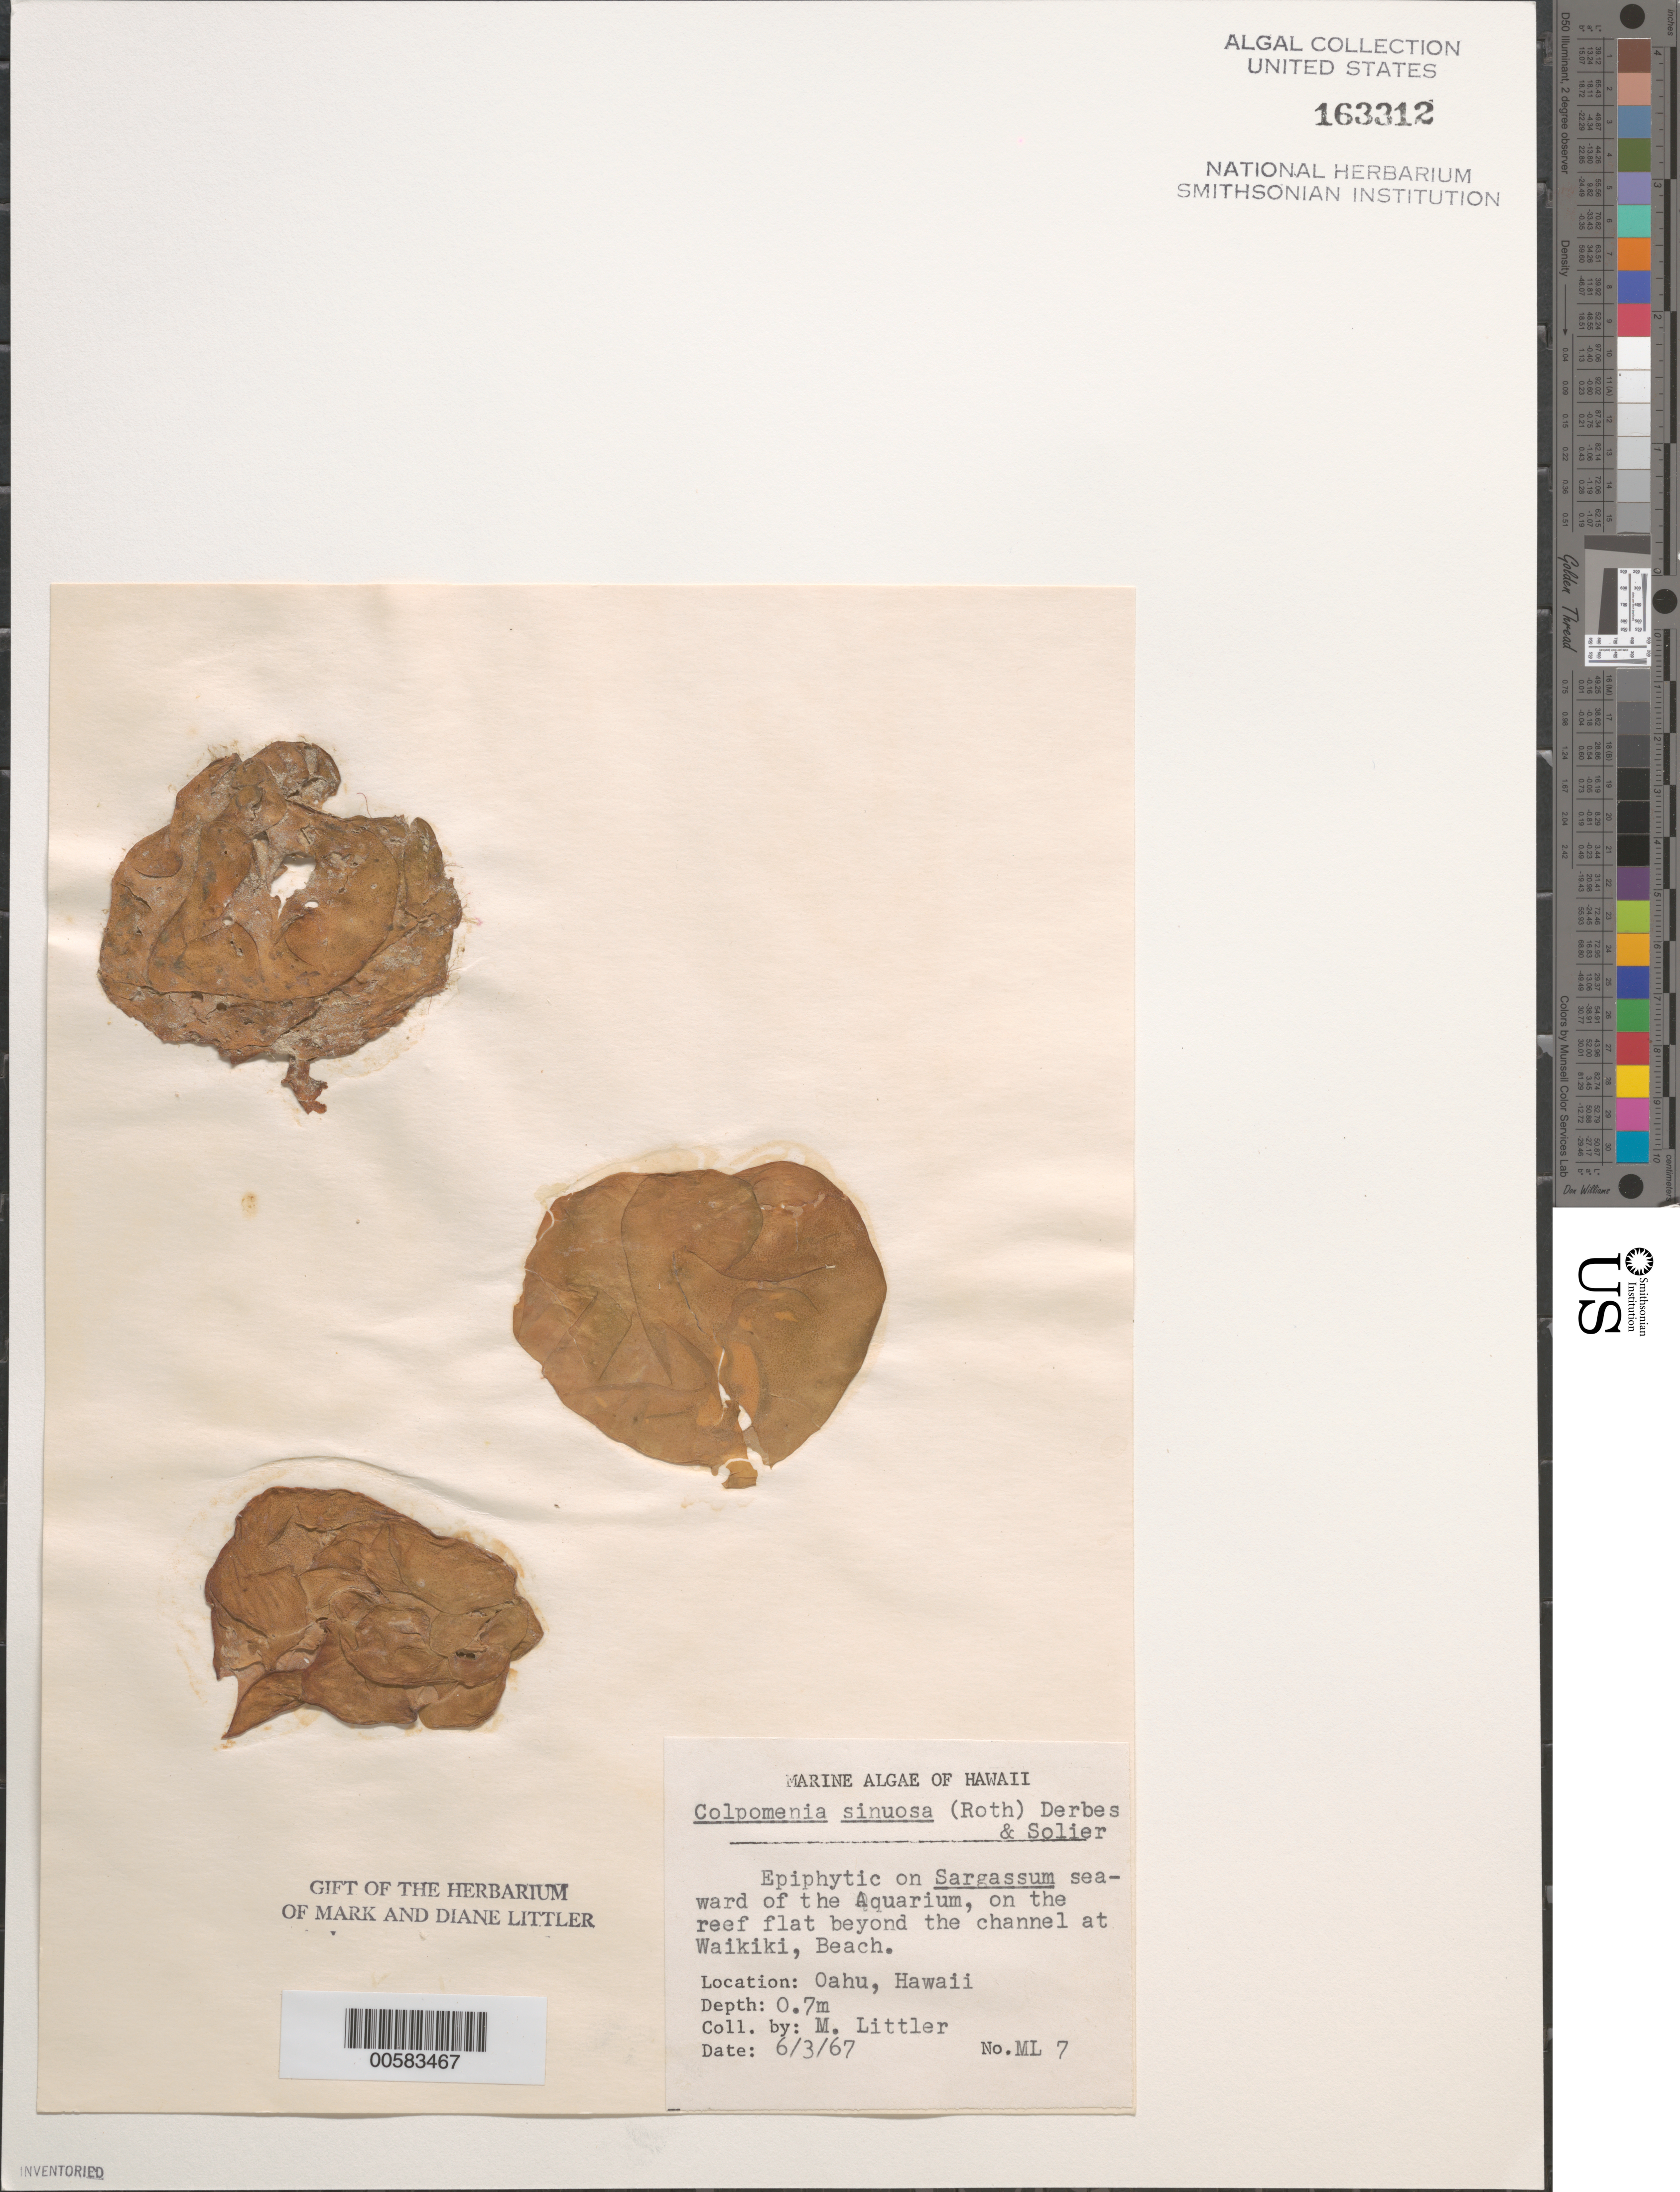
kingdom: Chromista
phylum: Ochrophyta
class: Phaeophyceae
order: Scytosiphonales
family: Scytosiphonaceae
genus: Colpomenia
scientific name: Colpomenia sinuosa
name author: (K. Mert. ex Roth) Derbes & Solier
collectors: M. M. Littler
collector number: ML 7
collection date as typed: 03 Jun 1967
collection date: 1967-06-03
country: United States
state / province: Hawaii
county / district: Honolulu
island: Oahu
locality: Waikiki near Aquarium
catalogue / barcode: US 163312